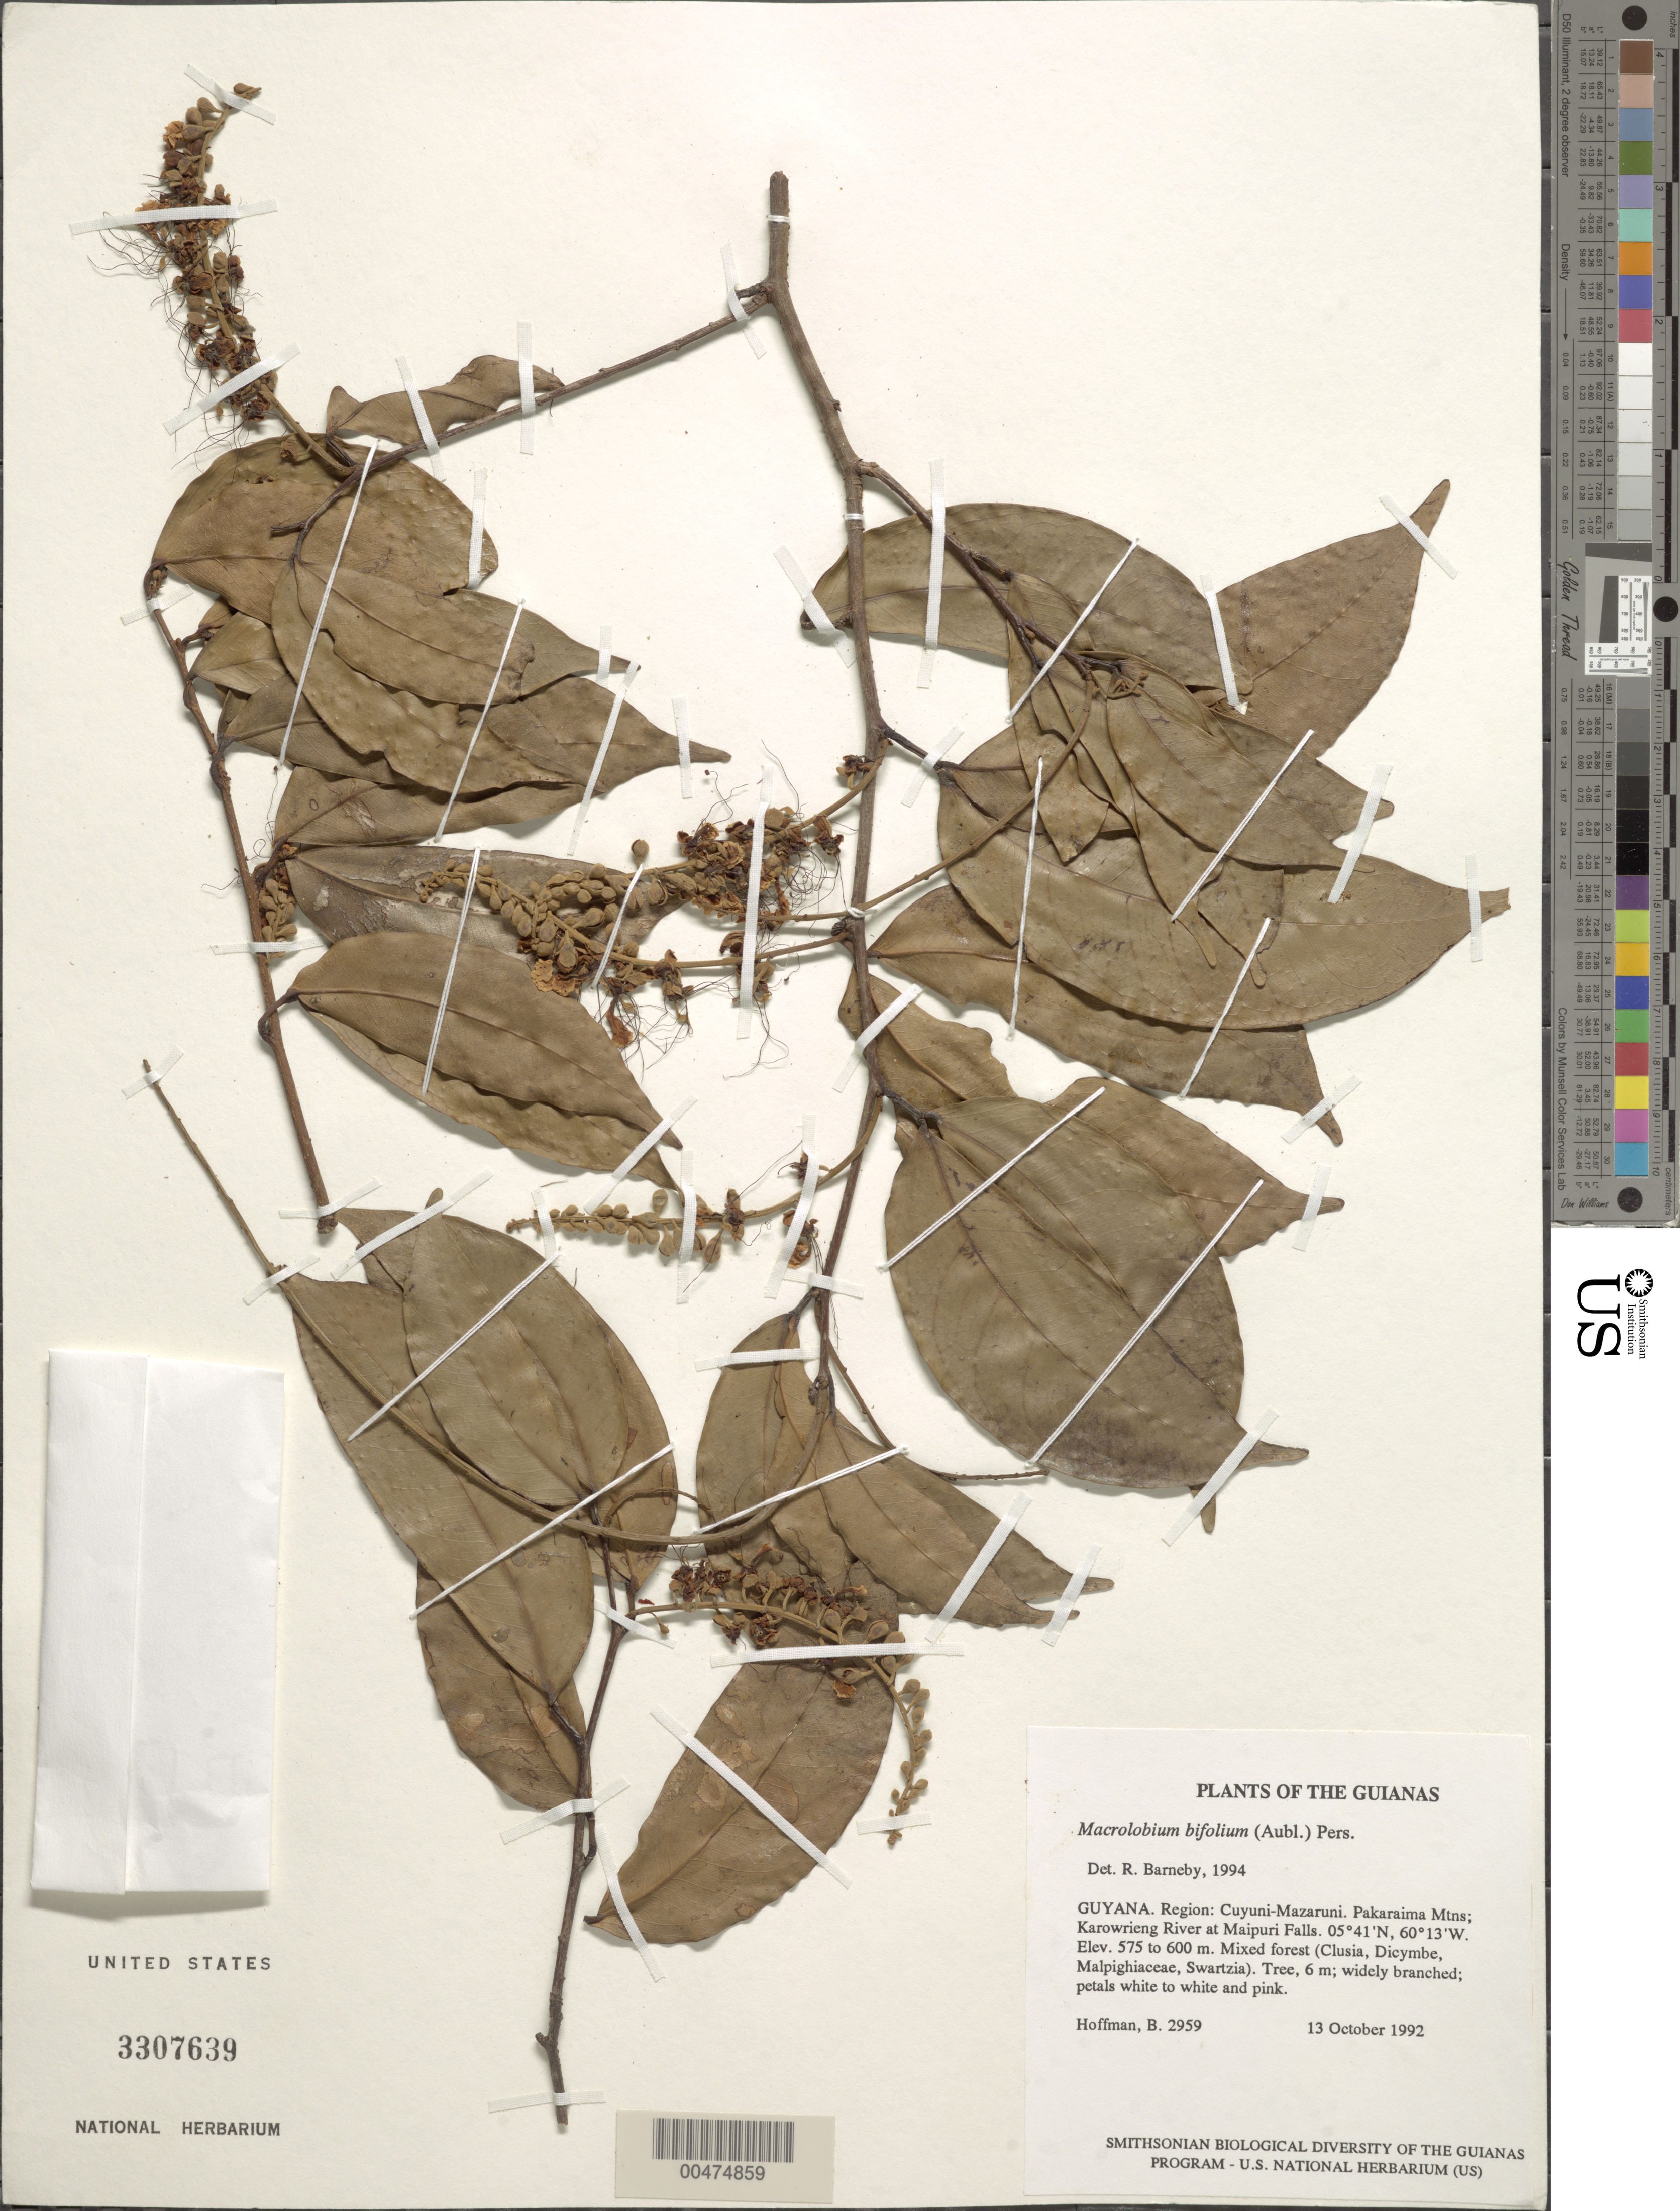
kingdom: Plantae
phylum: Tracheophyta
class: Magnoliopsida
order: Fabales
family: Fabaceae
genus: Macrolobium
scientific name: Macrolobium bifolium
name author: (Aubl.) Pers.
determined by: Barneby, Rupert C., (NY)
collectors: B. Hoffman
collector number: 2959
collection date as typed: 13 October 1992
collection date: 1992-10-13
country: Guyana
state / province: Cuyuni-Mazaruni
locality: Pakaraima Mountains; Karowrieng River, at Maipuri Falls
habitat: Mixed forest (Clusia, Dicymbe, Malpighiaceae, Swartzia)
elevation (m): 575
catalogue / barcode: US 3307639